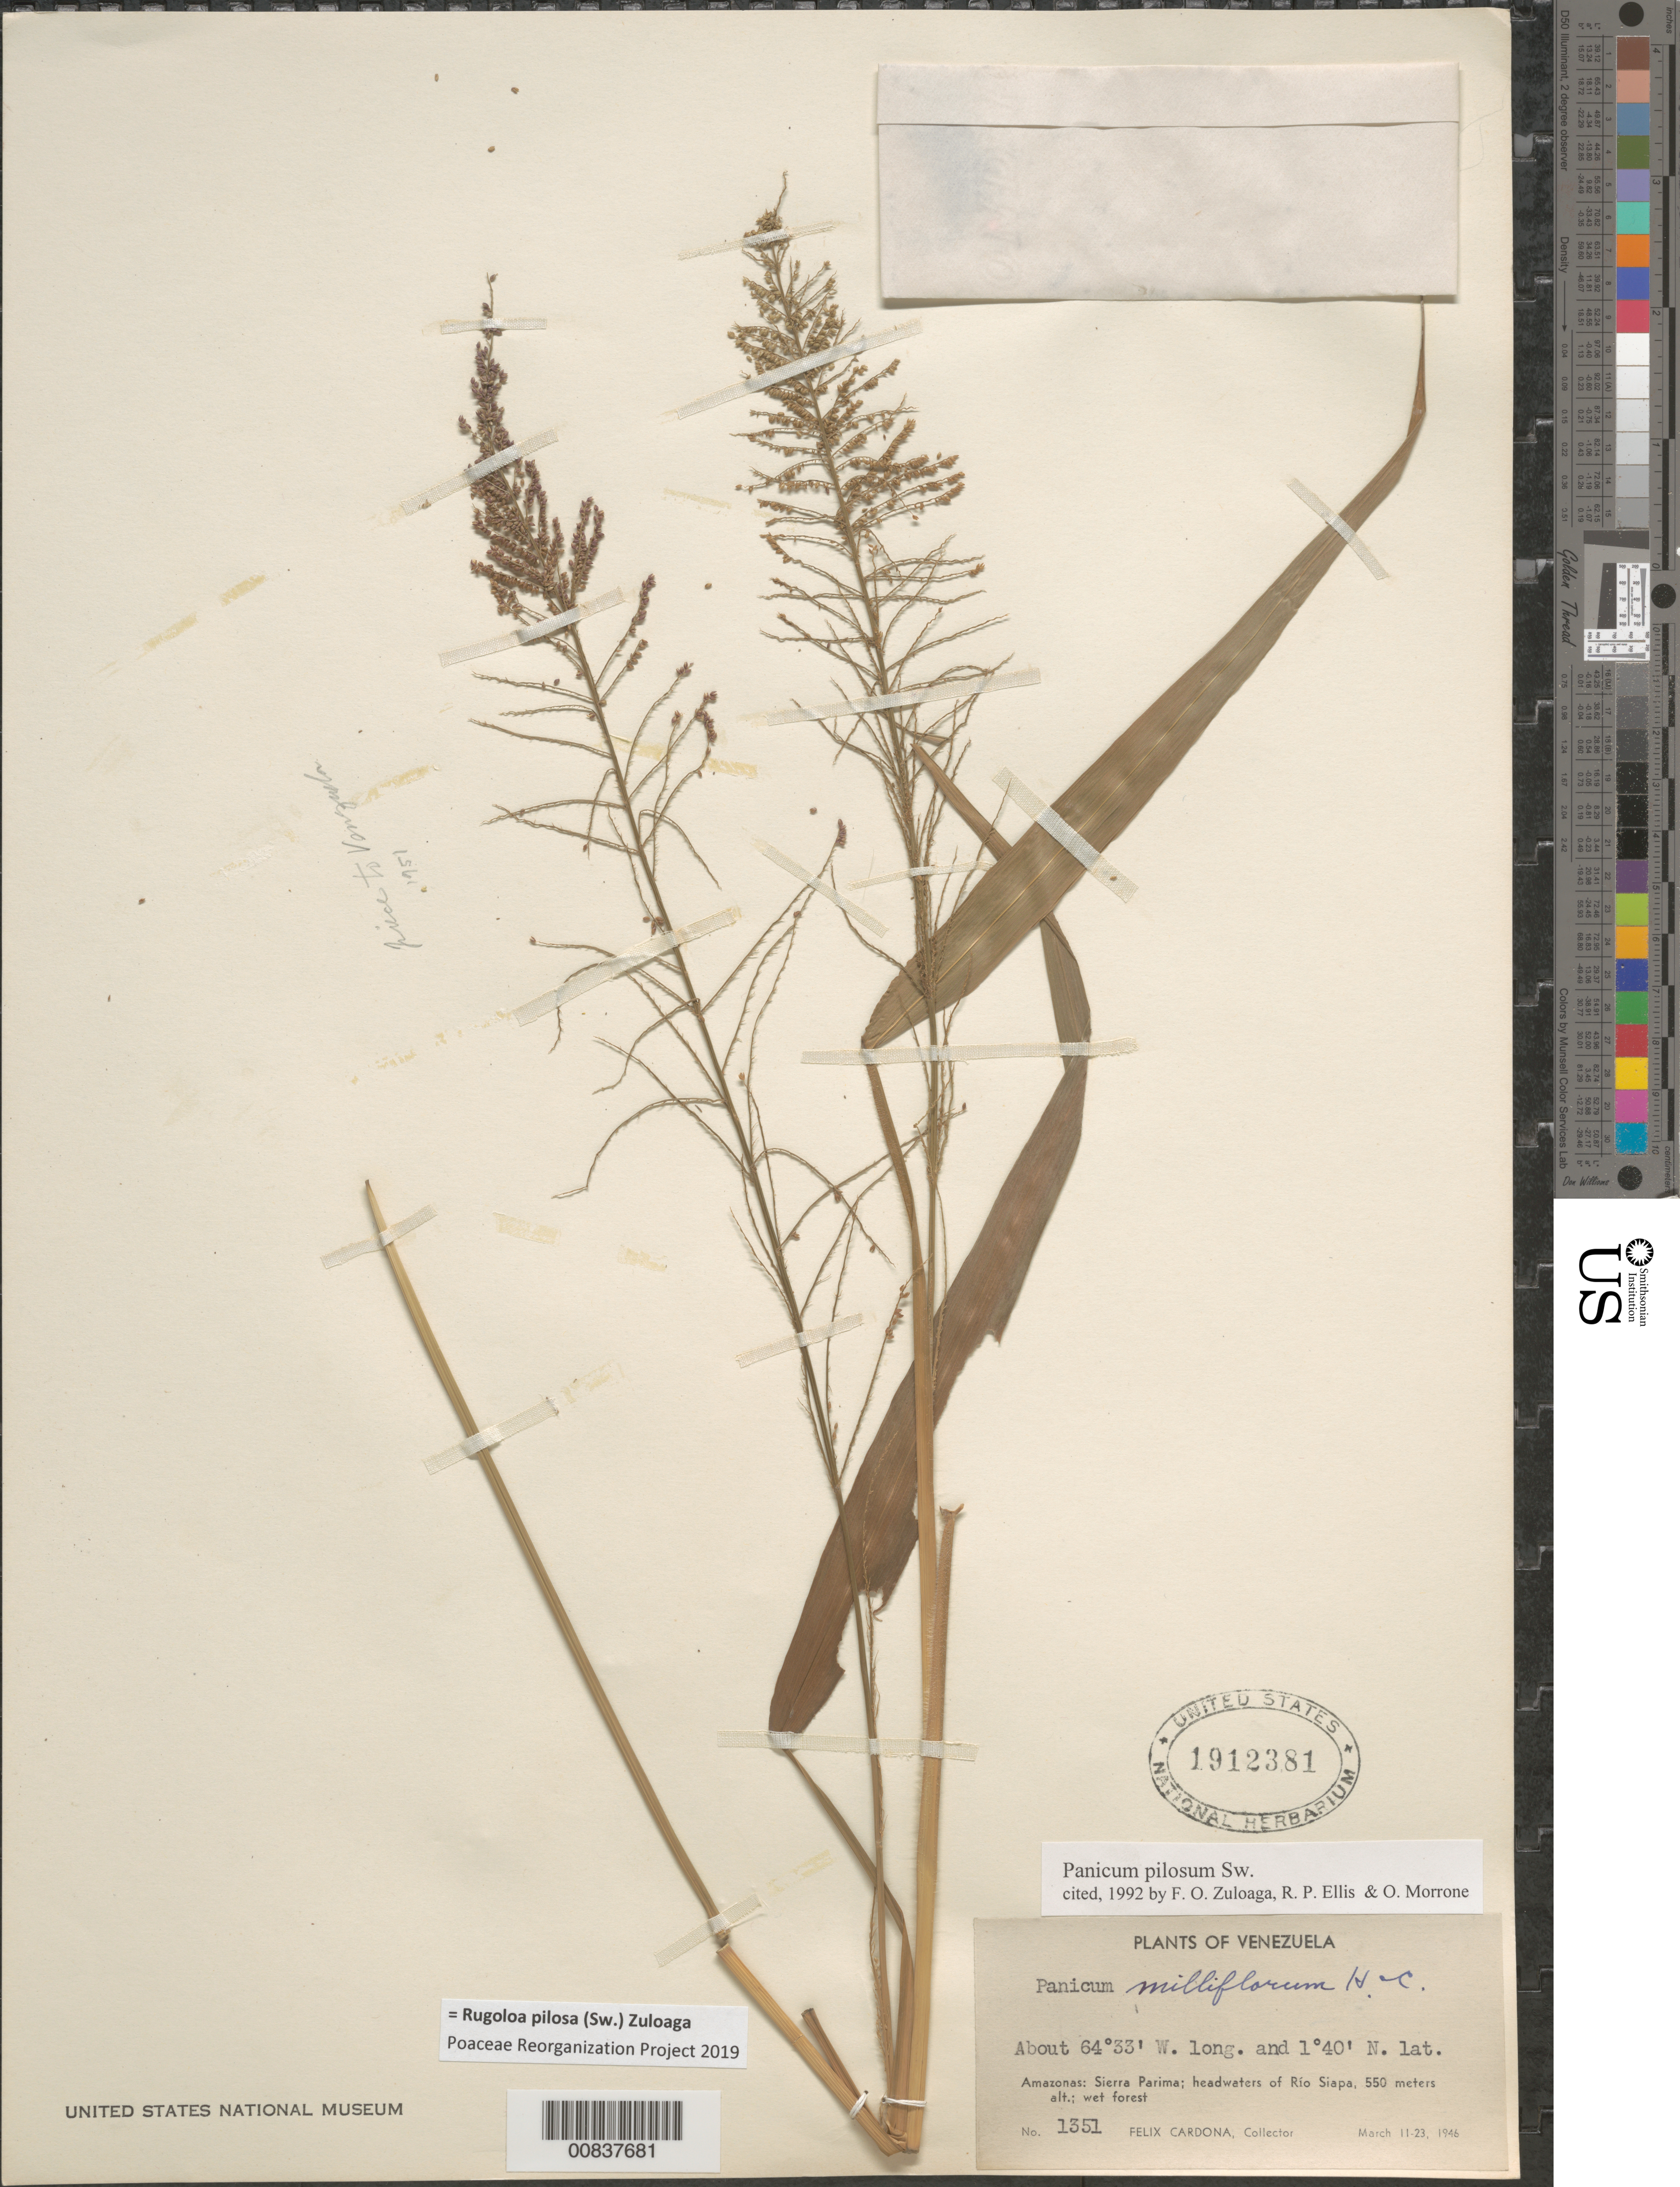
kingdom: Plantae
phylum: Tracheophyta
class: Liliopsida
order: Poales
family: Poaceae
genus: Panicum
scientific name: Panicum milleflorum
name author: Hitchc. & Chase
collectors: F. Cardona Puig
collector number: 1351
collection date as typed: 11-Mar-46 to 23-Mar-46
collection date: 1946-03-11/1946-03-23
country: Venezuela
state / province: Amazonas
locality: Sierra Parima, headwaters of Río Siapa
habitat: Wet forest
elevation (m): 550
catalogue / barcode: US 1912381